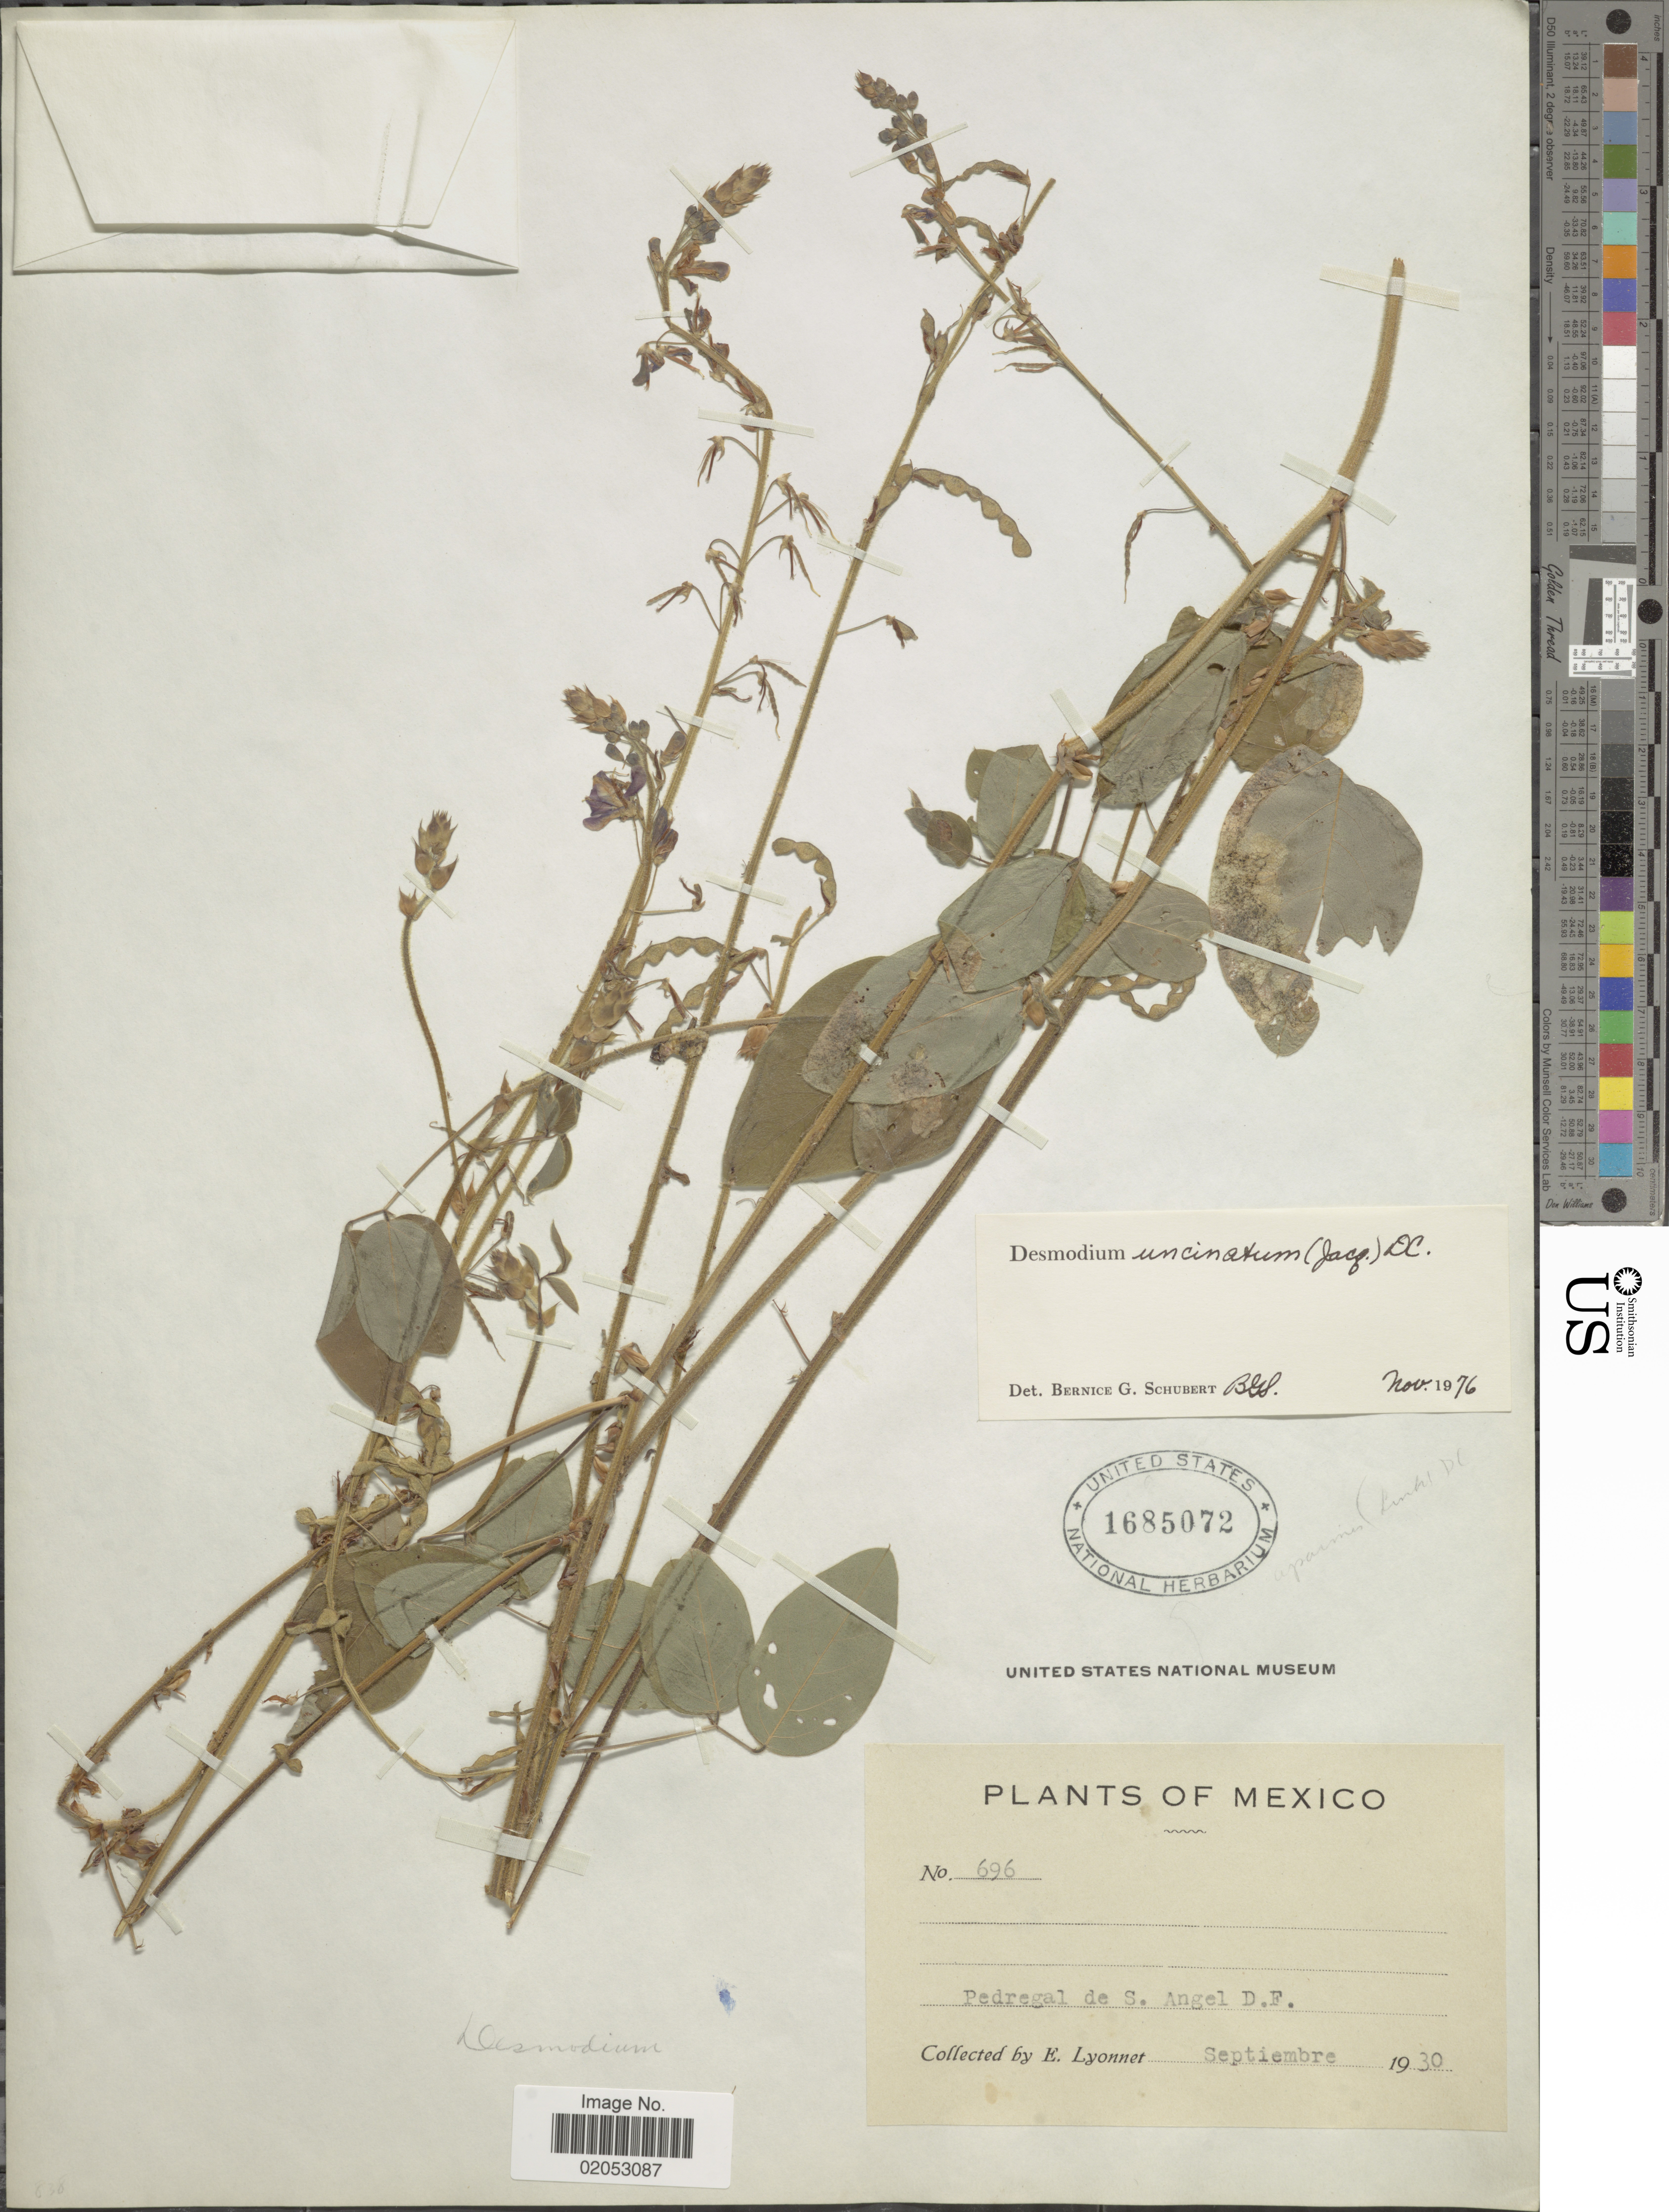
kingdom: Plantae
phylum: Tracheophyta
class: Magnoliopsida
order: Fabales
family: Fabaceae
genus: Desmodium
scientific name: Desmodium uncinatum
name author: (Jacq.) DC.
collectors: E. Lyonnet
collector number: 696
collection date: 1930-09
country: Mexico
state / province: Distrito Federal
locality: Pedregal de S. Angel. D.F.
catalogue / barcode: US 1685072